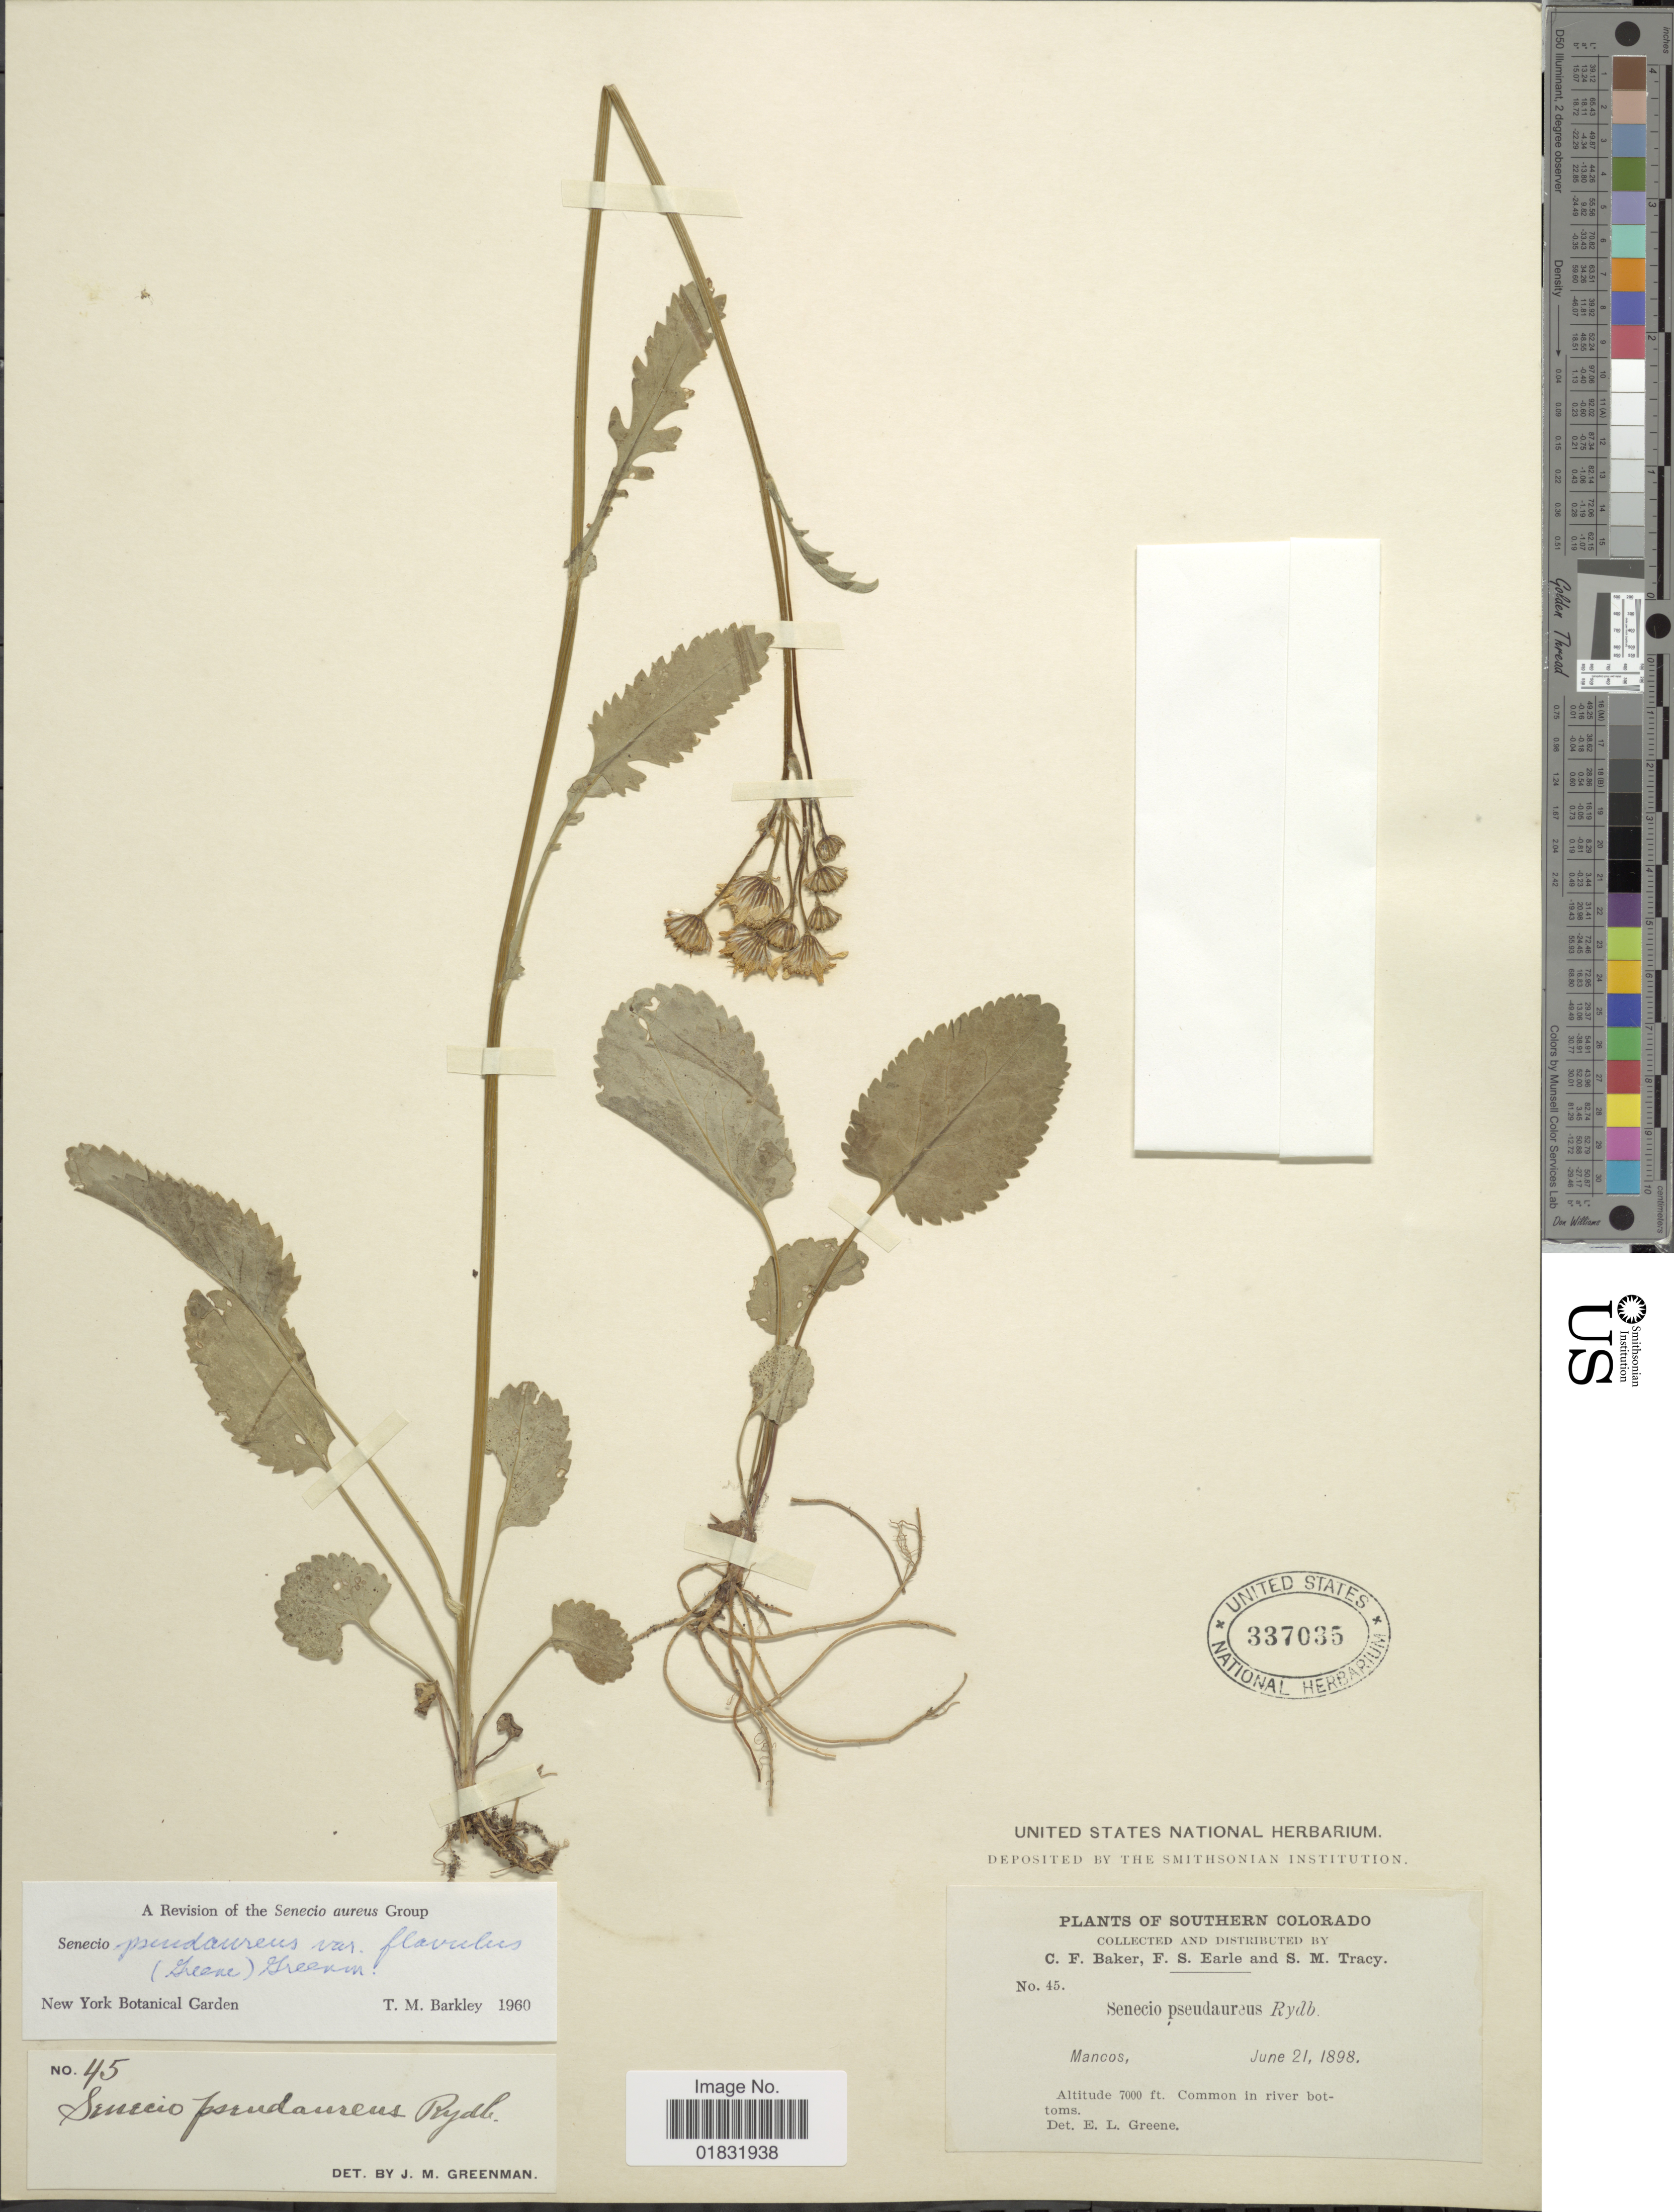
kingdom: Plantae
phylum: Tracheophyta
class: Magnoliopsida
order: Asterales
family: Asteraceae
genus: Packera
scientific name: Packera pseudaurea var. flavula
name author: (Greene) Trock & T.M. Barkley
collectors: C. F. Baker, F. S. Earle & S. M. Tracy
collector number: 45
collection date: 1898-06-21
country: United States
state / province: Colorado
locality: Southern Colorado, Mancos, Common in river bottoms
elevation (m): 2134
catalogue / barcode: US 337035